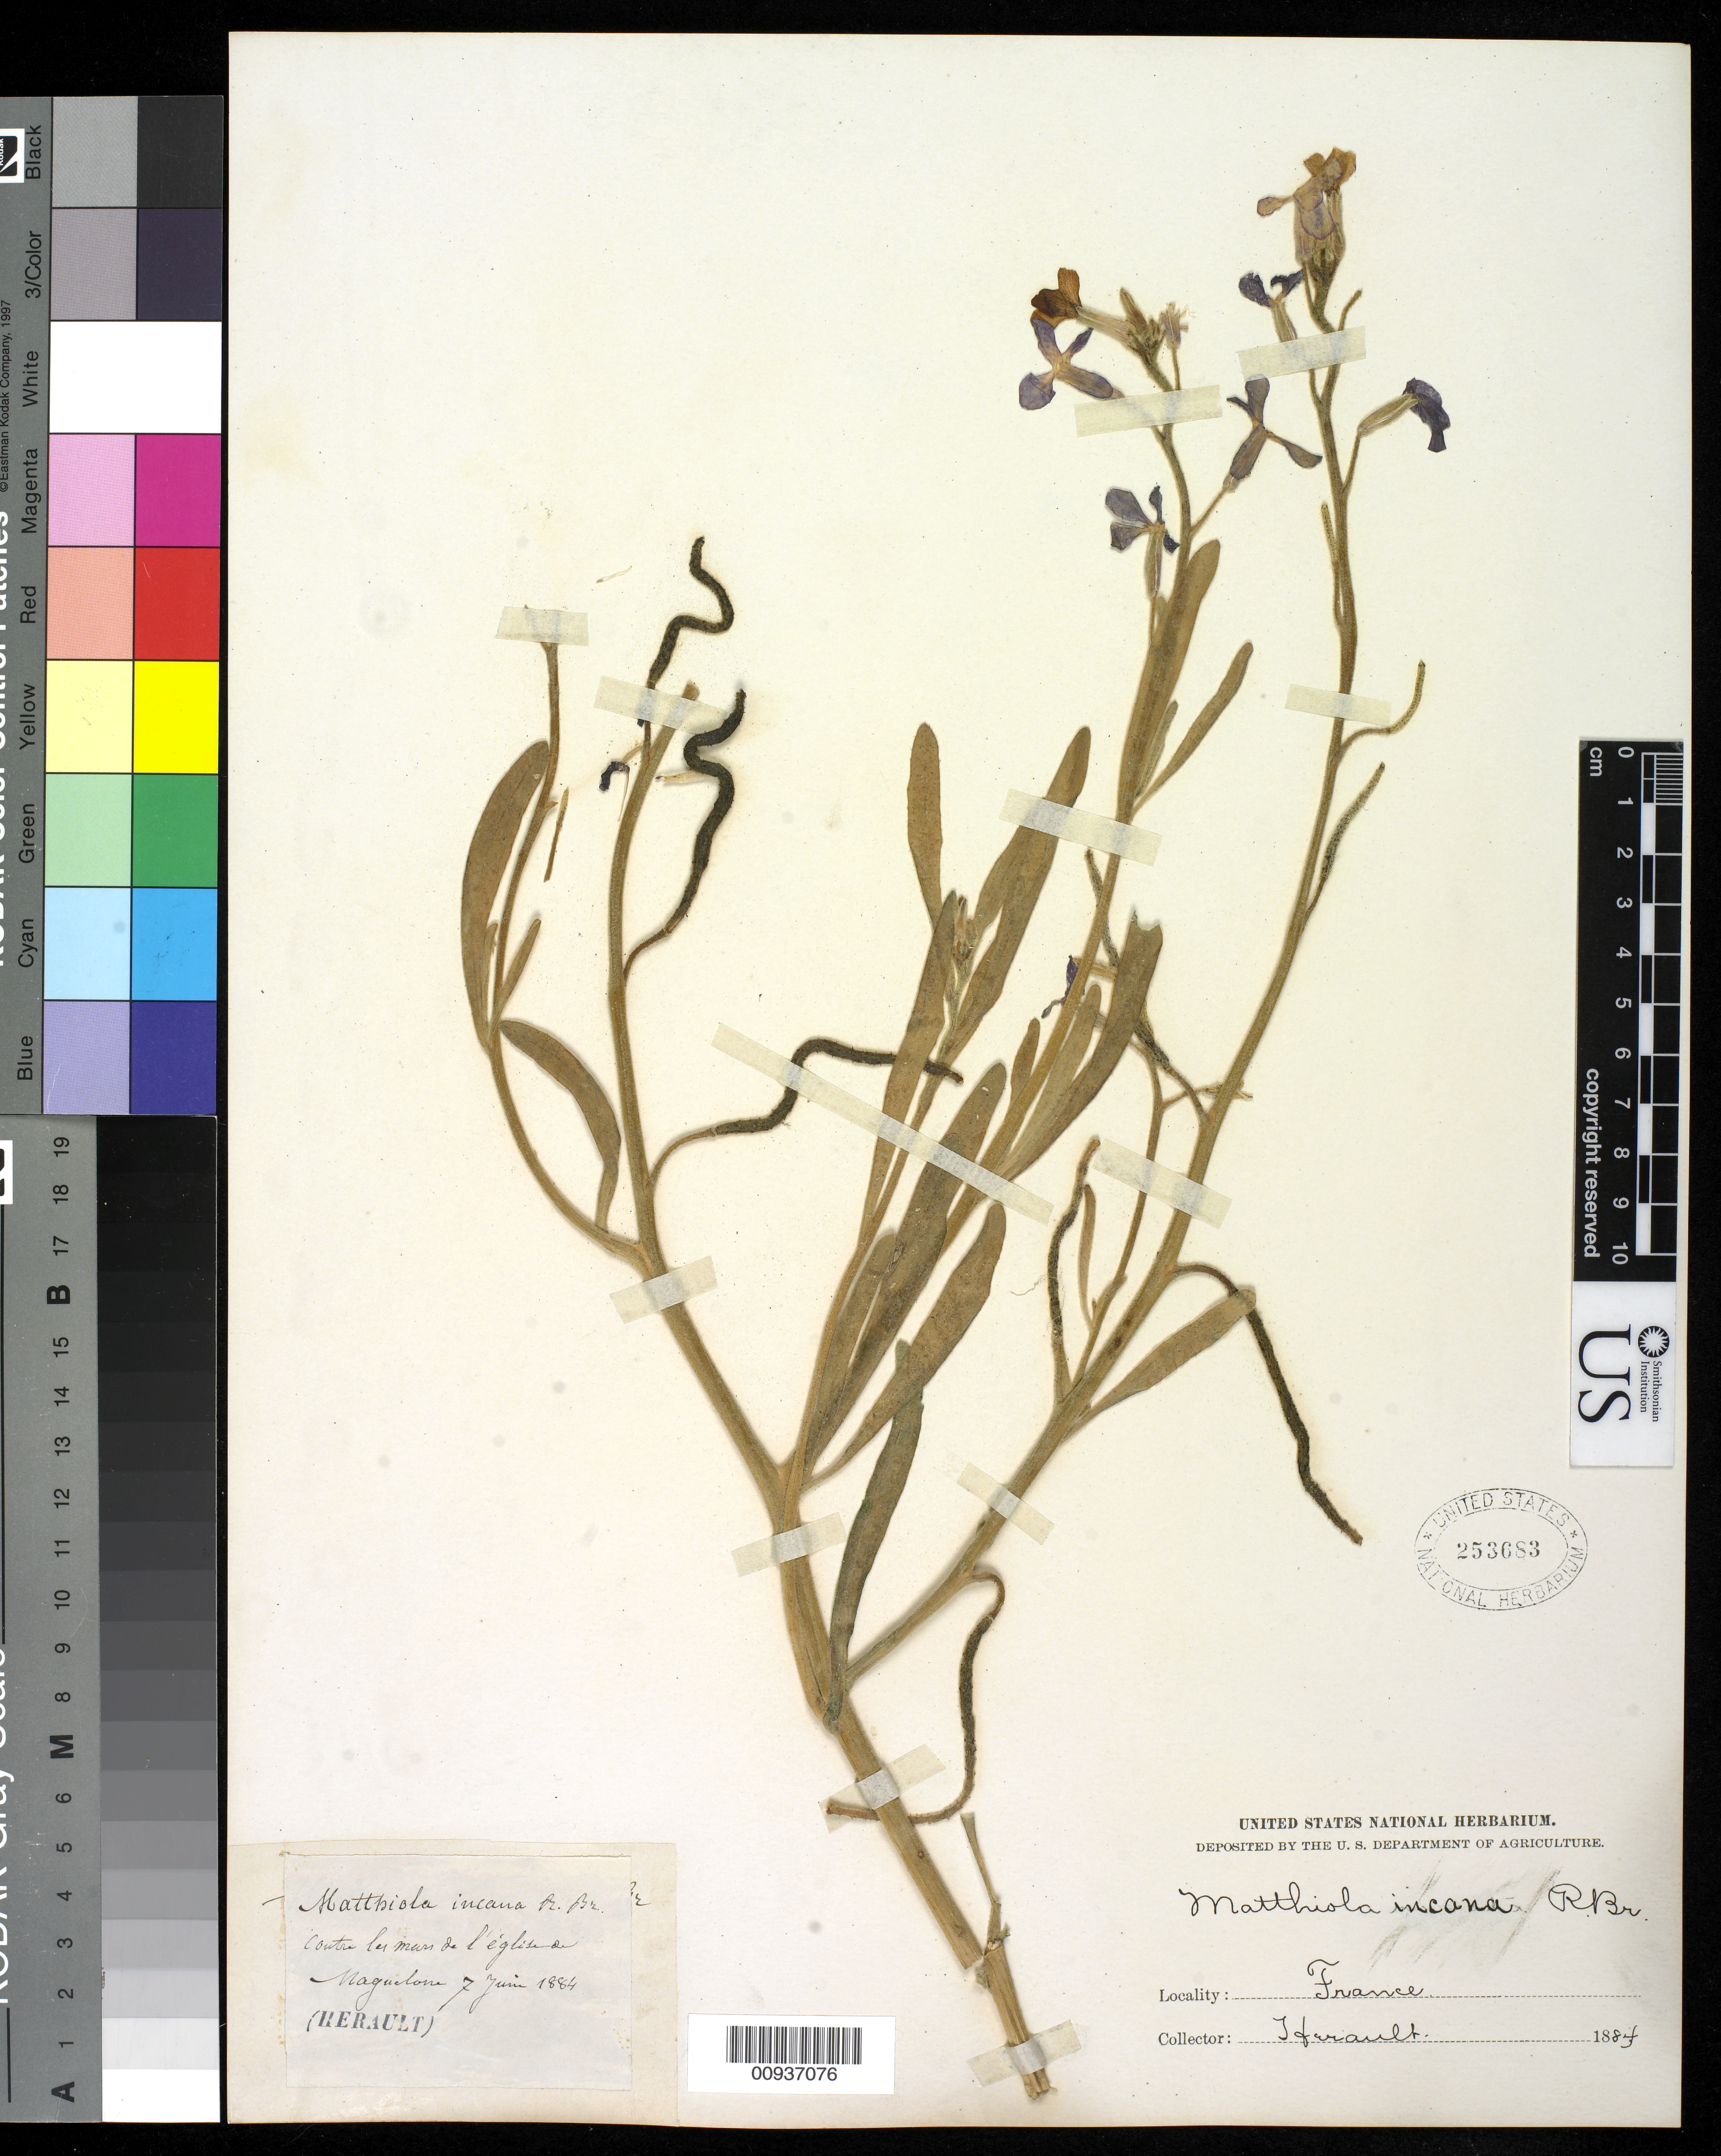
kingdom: Plantae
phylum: Tracheophyta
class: Magnoliopsida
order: Brassicales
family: Brassicaceae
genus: Matthiola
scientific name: Matthiola incana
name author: (L.) W.T. Aiton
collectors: Berault, --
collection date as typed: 07 Jun 1884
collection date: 1884-06-07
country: France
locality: Coutre le mars de léglis[ede] Maguelone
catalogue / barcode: US 253683